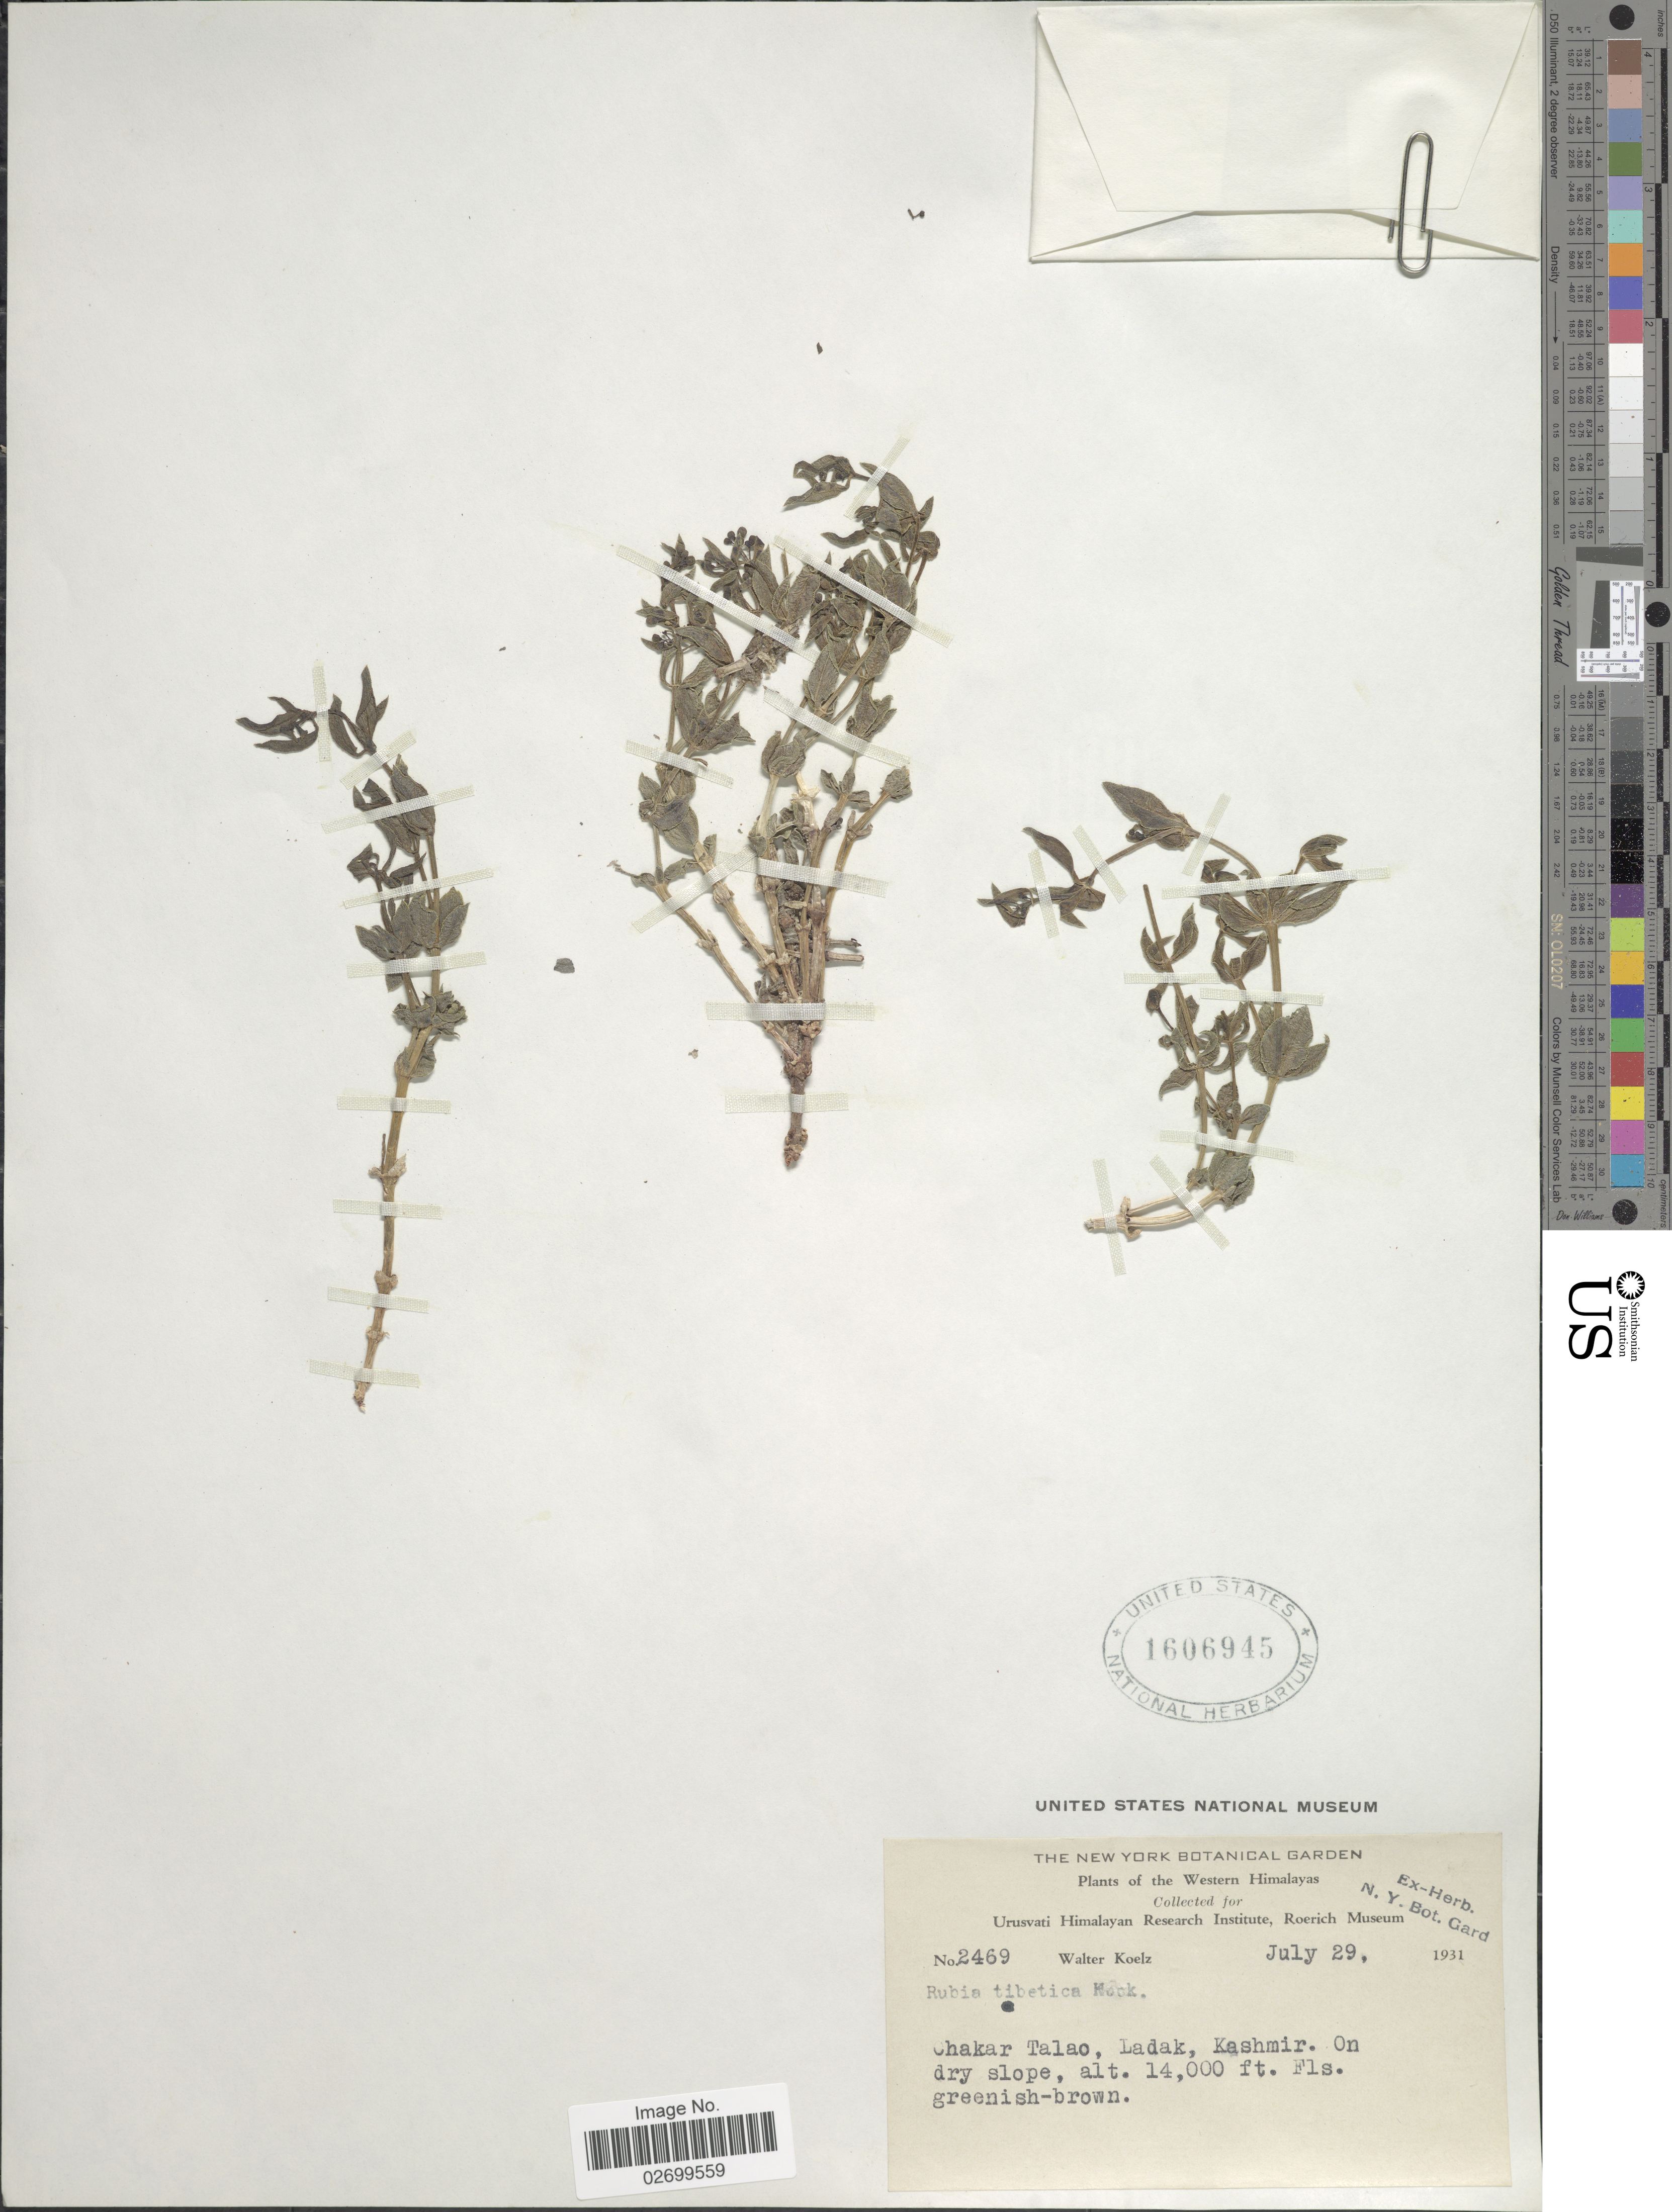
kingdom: Plantae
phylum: Tracheophyta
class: Magnoliopsida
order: Gentianales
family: Rubiaceae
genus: Rubia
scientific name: Rubia tibetica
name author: Hook. f.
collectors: W. N. Koelz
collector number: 2469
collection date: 1931-07-29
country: India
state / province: Ladakh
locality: Western Himalayas, Chakar Talao, Ladak, Kashmir, on dry slope.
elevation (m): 4267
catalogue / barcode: US 1606945